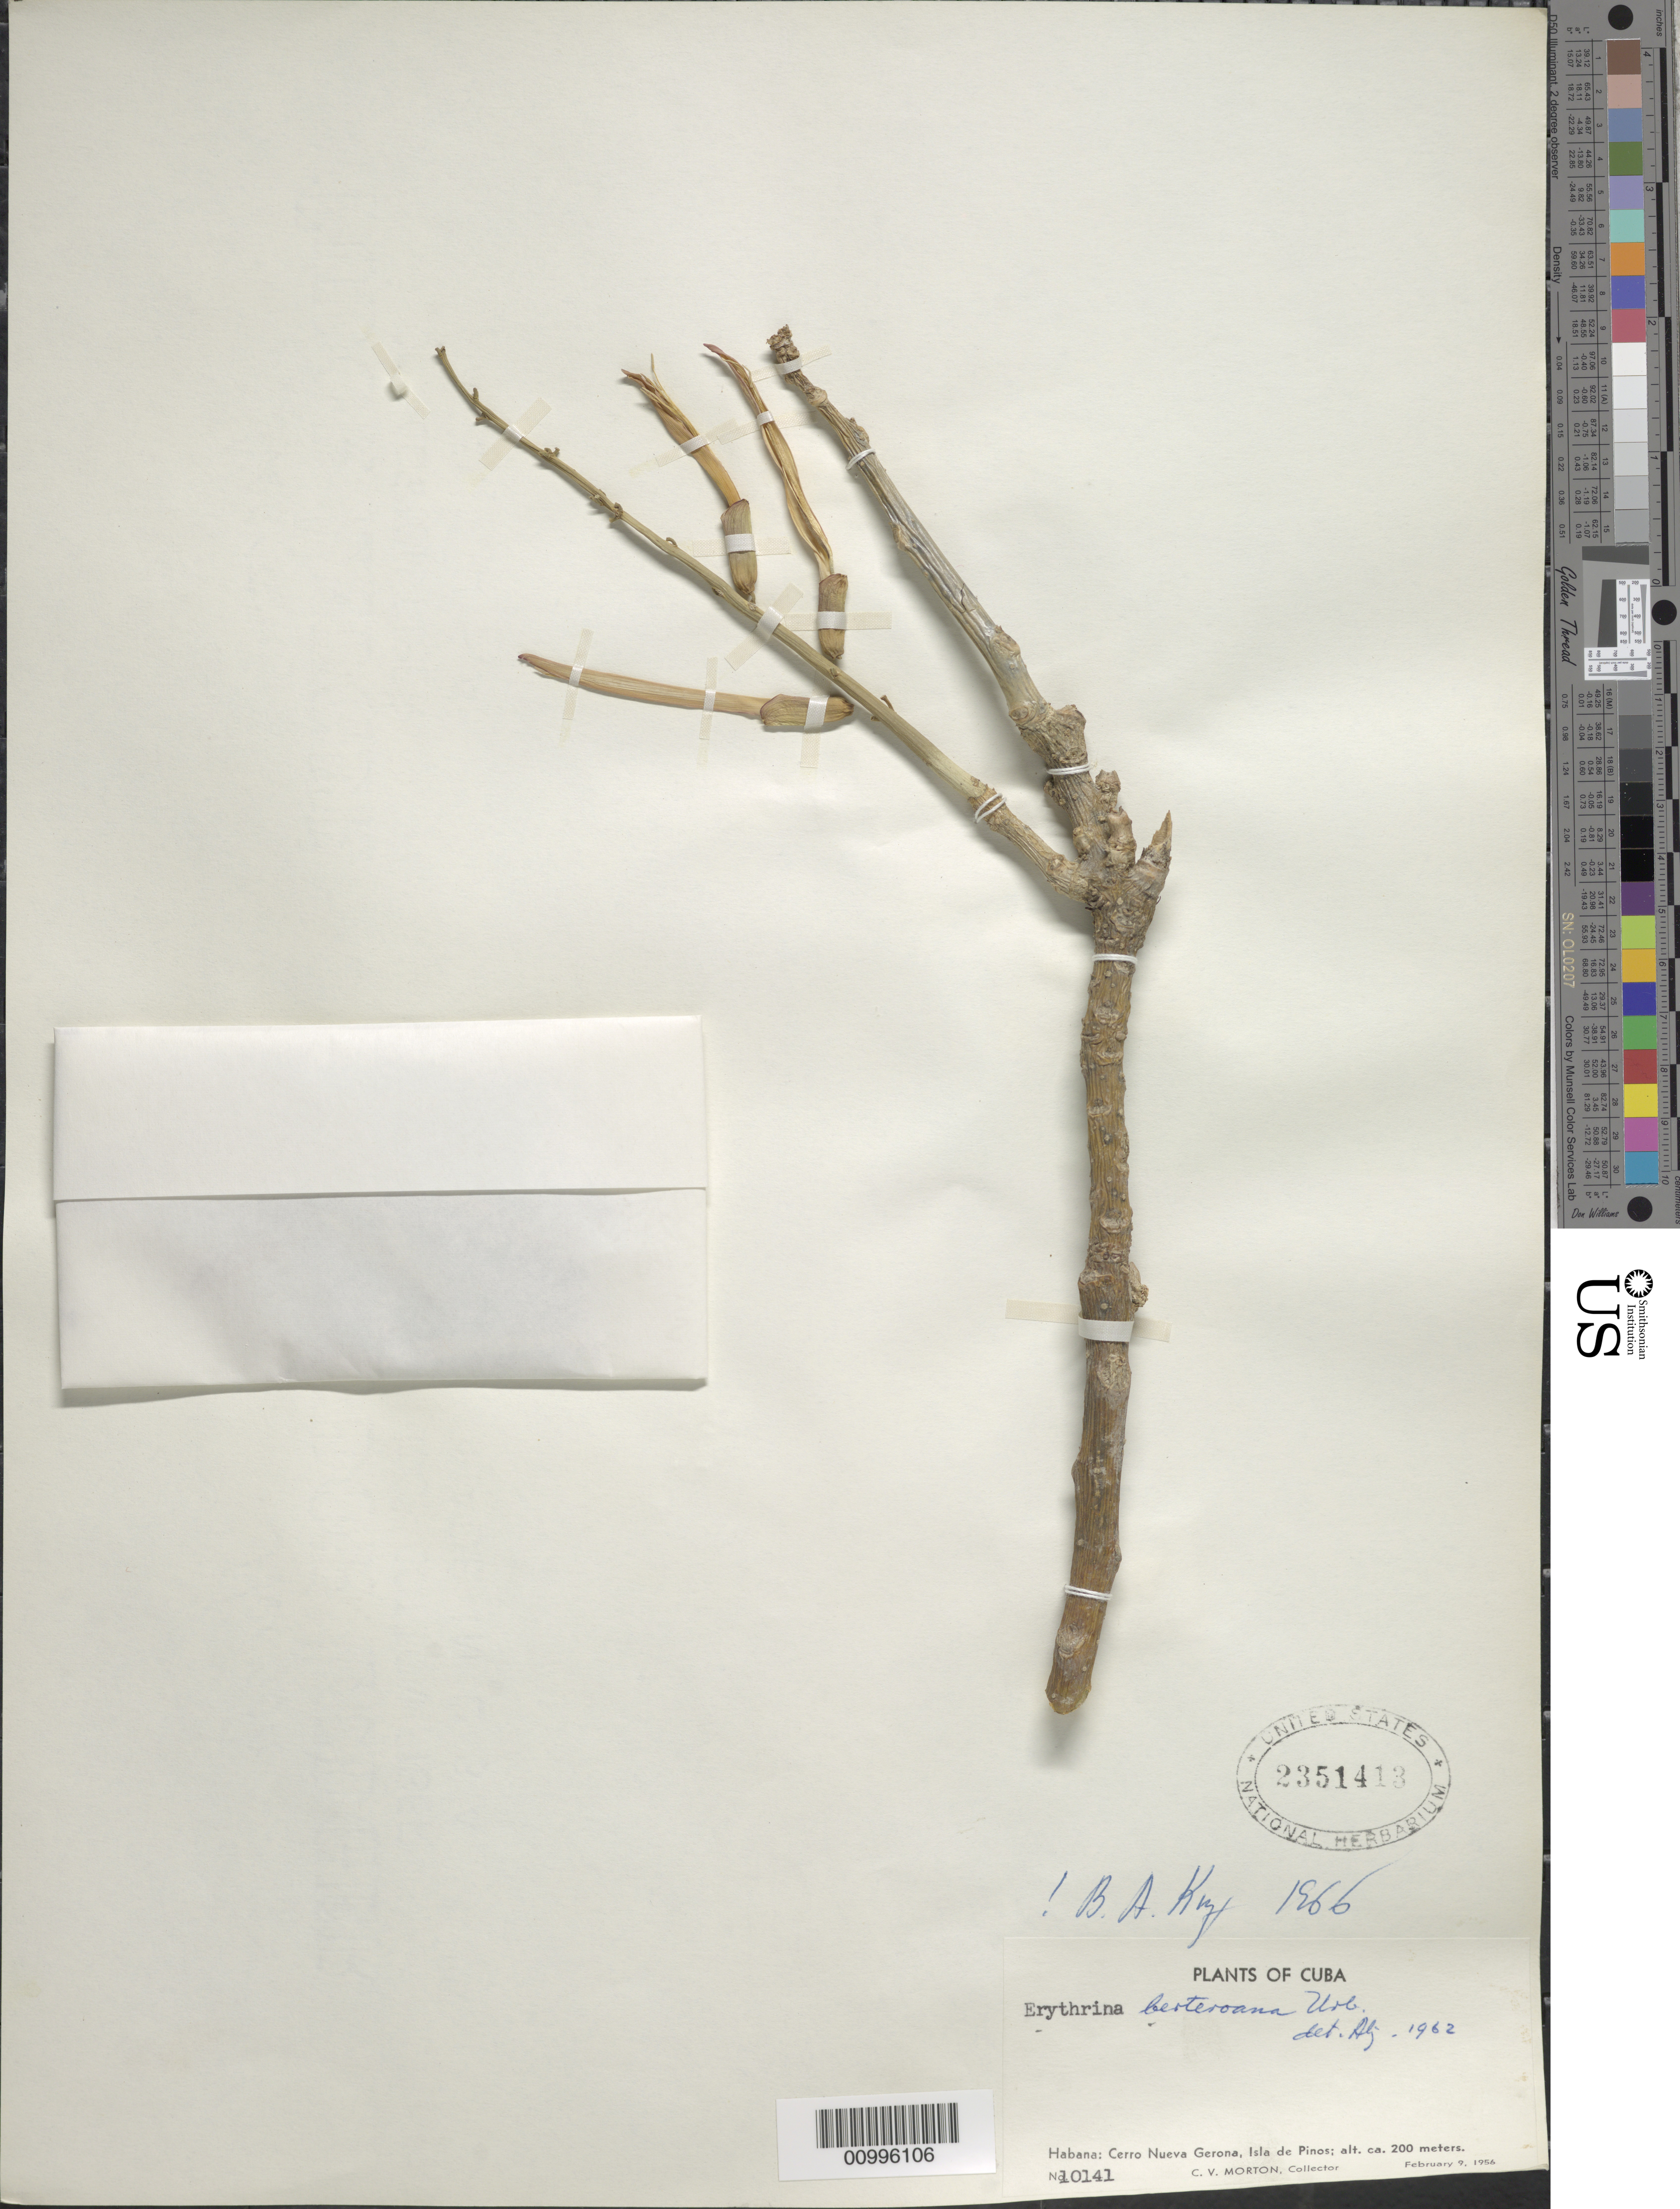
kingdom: Plantae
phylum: Tracheophyta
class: Magnoliopsida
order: Fabales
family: Fabaceae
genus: Erythrina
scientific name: Erythrina berteroana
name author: Urb.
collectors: C. V. Morton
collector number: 10141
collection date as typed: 09 Feb 1956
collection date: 1956-02-09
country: Cuba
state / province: La Habana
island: Cuba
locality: Habana:Cerro Nueva Gerona, Isla de Pinos; alt ca 200m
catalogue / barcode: US 2351413